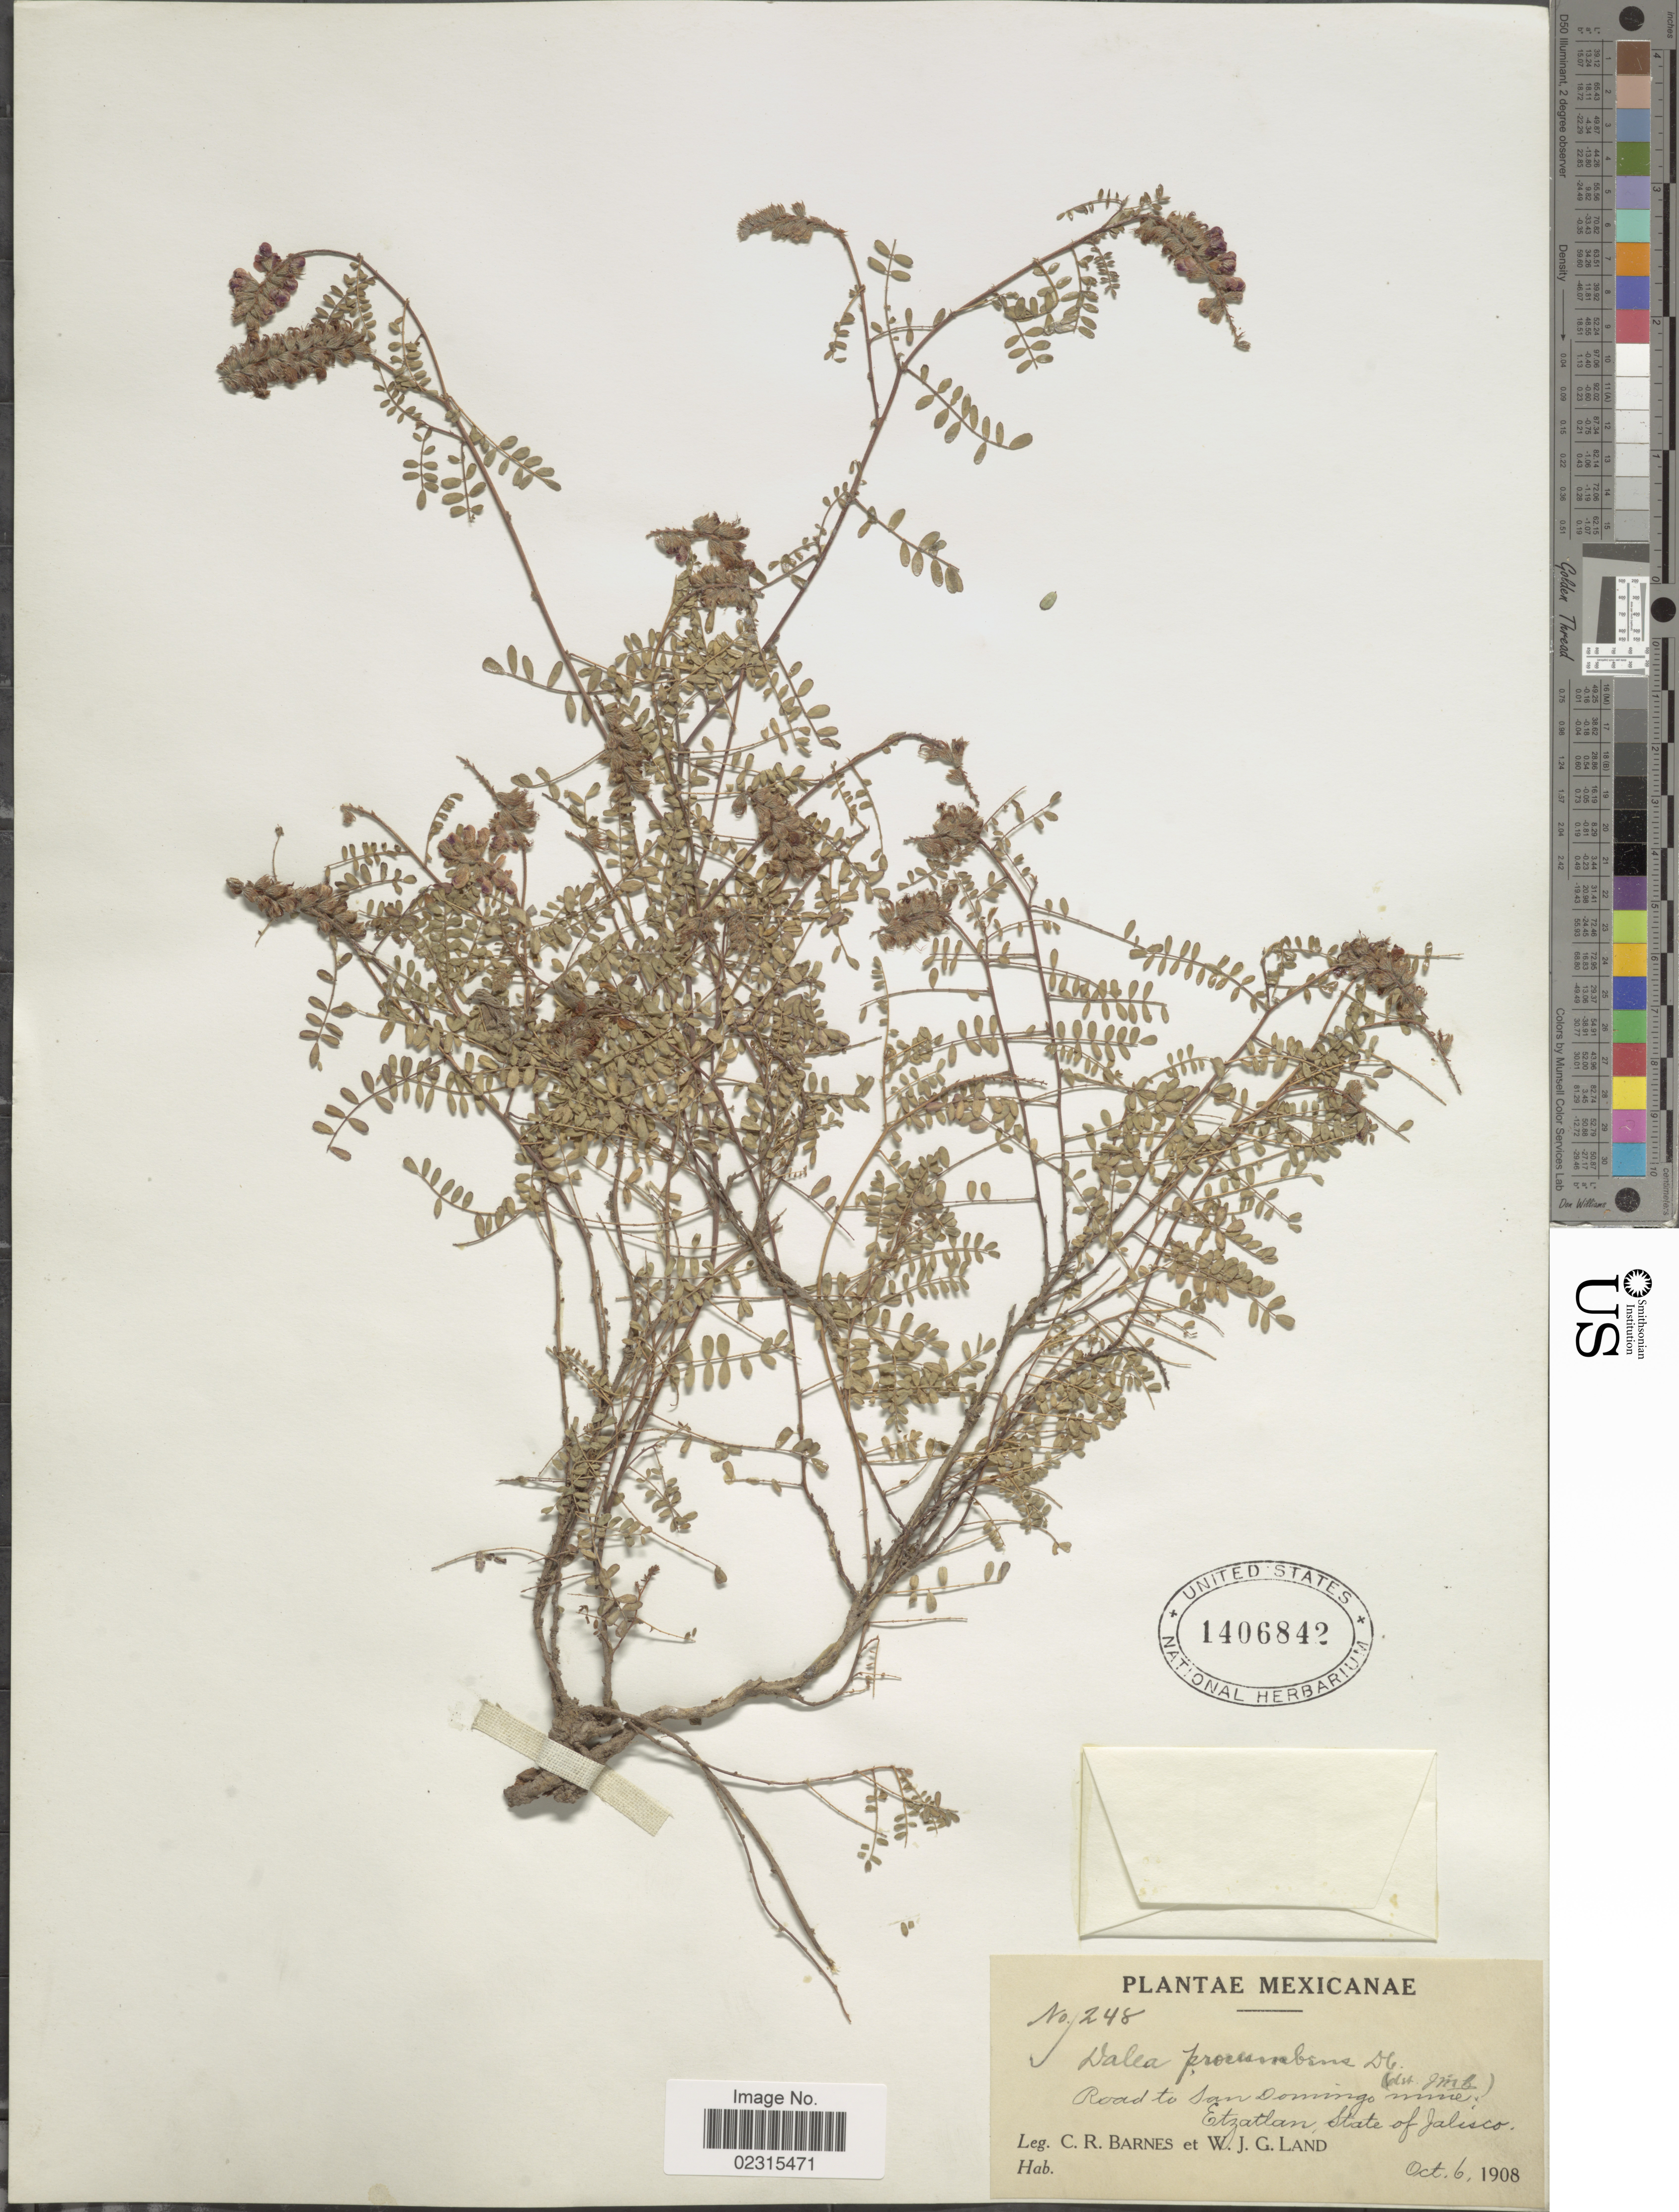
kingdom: Plantae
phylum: Tracheophyta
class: Magnoliopsida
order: Fabales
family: Fabaceae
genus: Marina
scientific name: Marina procumbens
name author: (DC.) Barneby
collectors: C. R. Barnes & W. J. G. Land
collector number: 248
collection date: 1908-10-06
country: Mexico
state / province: Jalisco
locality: Road to San Domingo mine, Etzatlan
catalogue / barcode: US 1406842